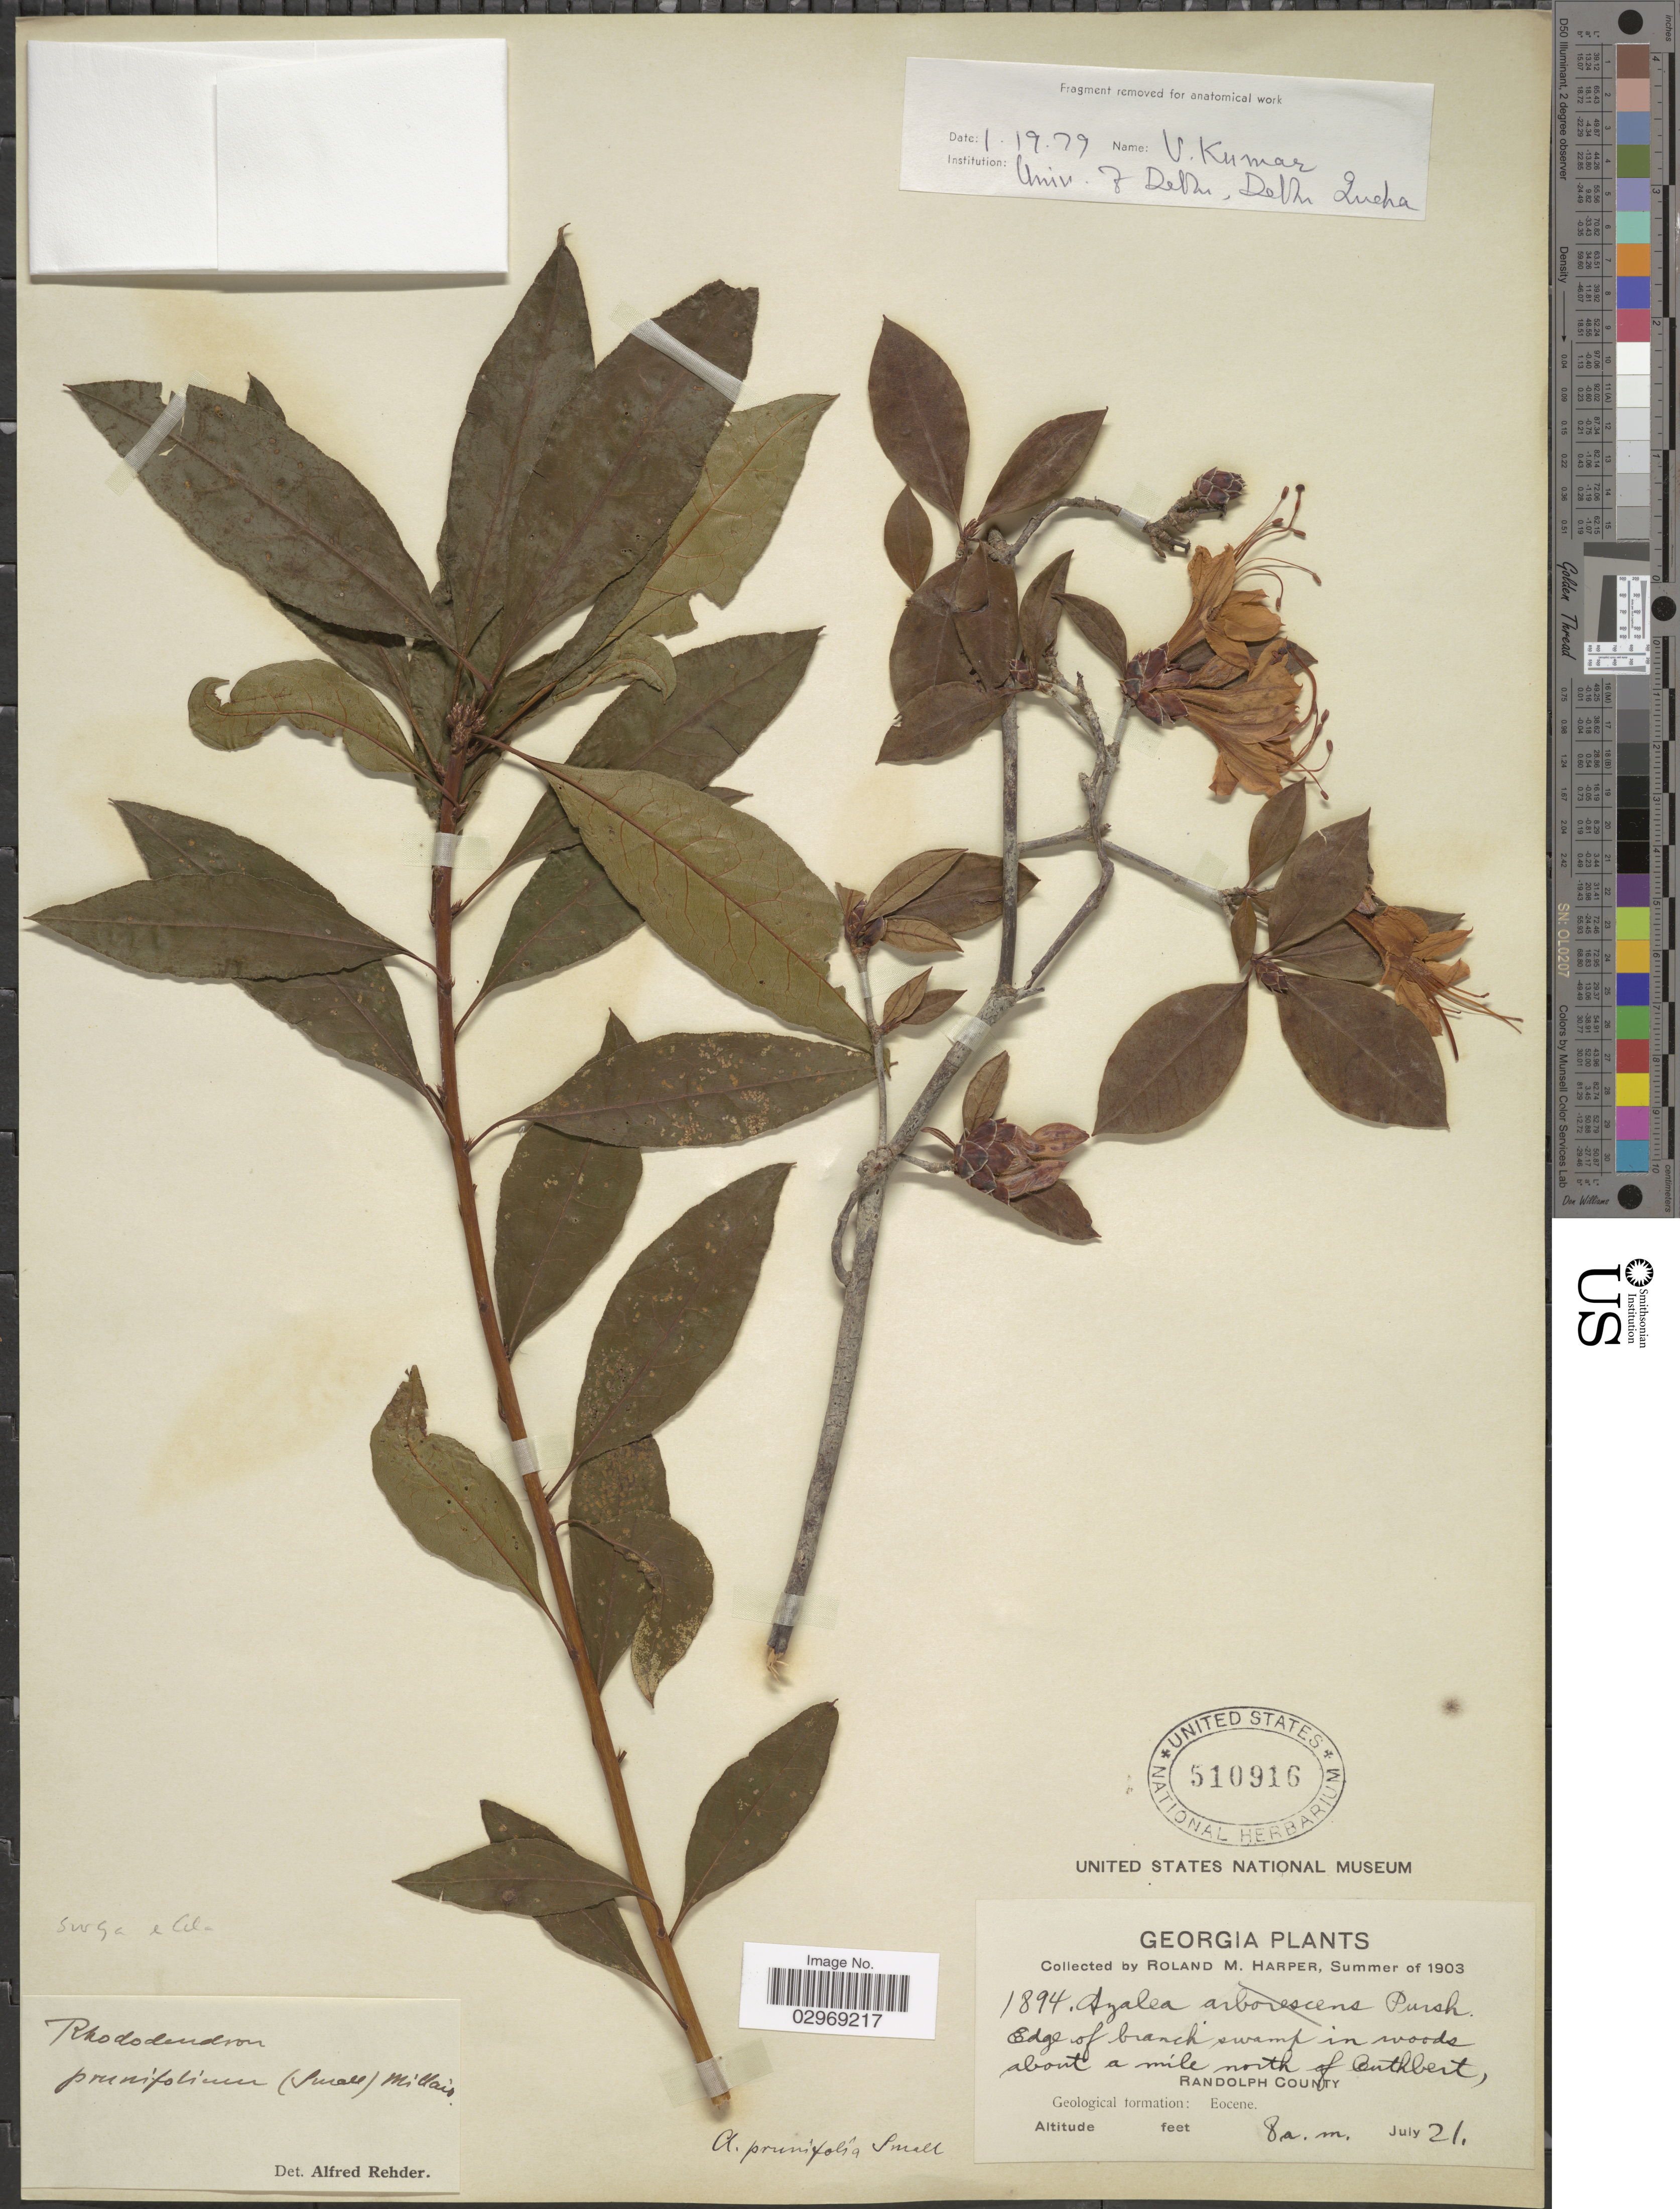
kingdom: Plantae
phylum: Tracheophyta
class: Magnoliopsida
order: Ericales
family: Ericaceae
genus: Rhododendron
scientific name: Rhododendron prunifolium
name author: (Small) Millais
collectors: R. M. Harper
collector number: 1894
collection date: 1903-07-21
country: United States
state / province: Georgia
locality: Edge of branch swamp in woods about a mile north of Cuthbert, Randolph County. Geological formation: Eocene.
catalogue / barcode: US 510916